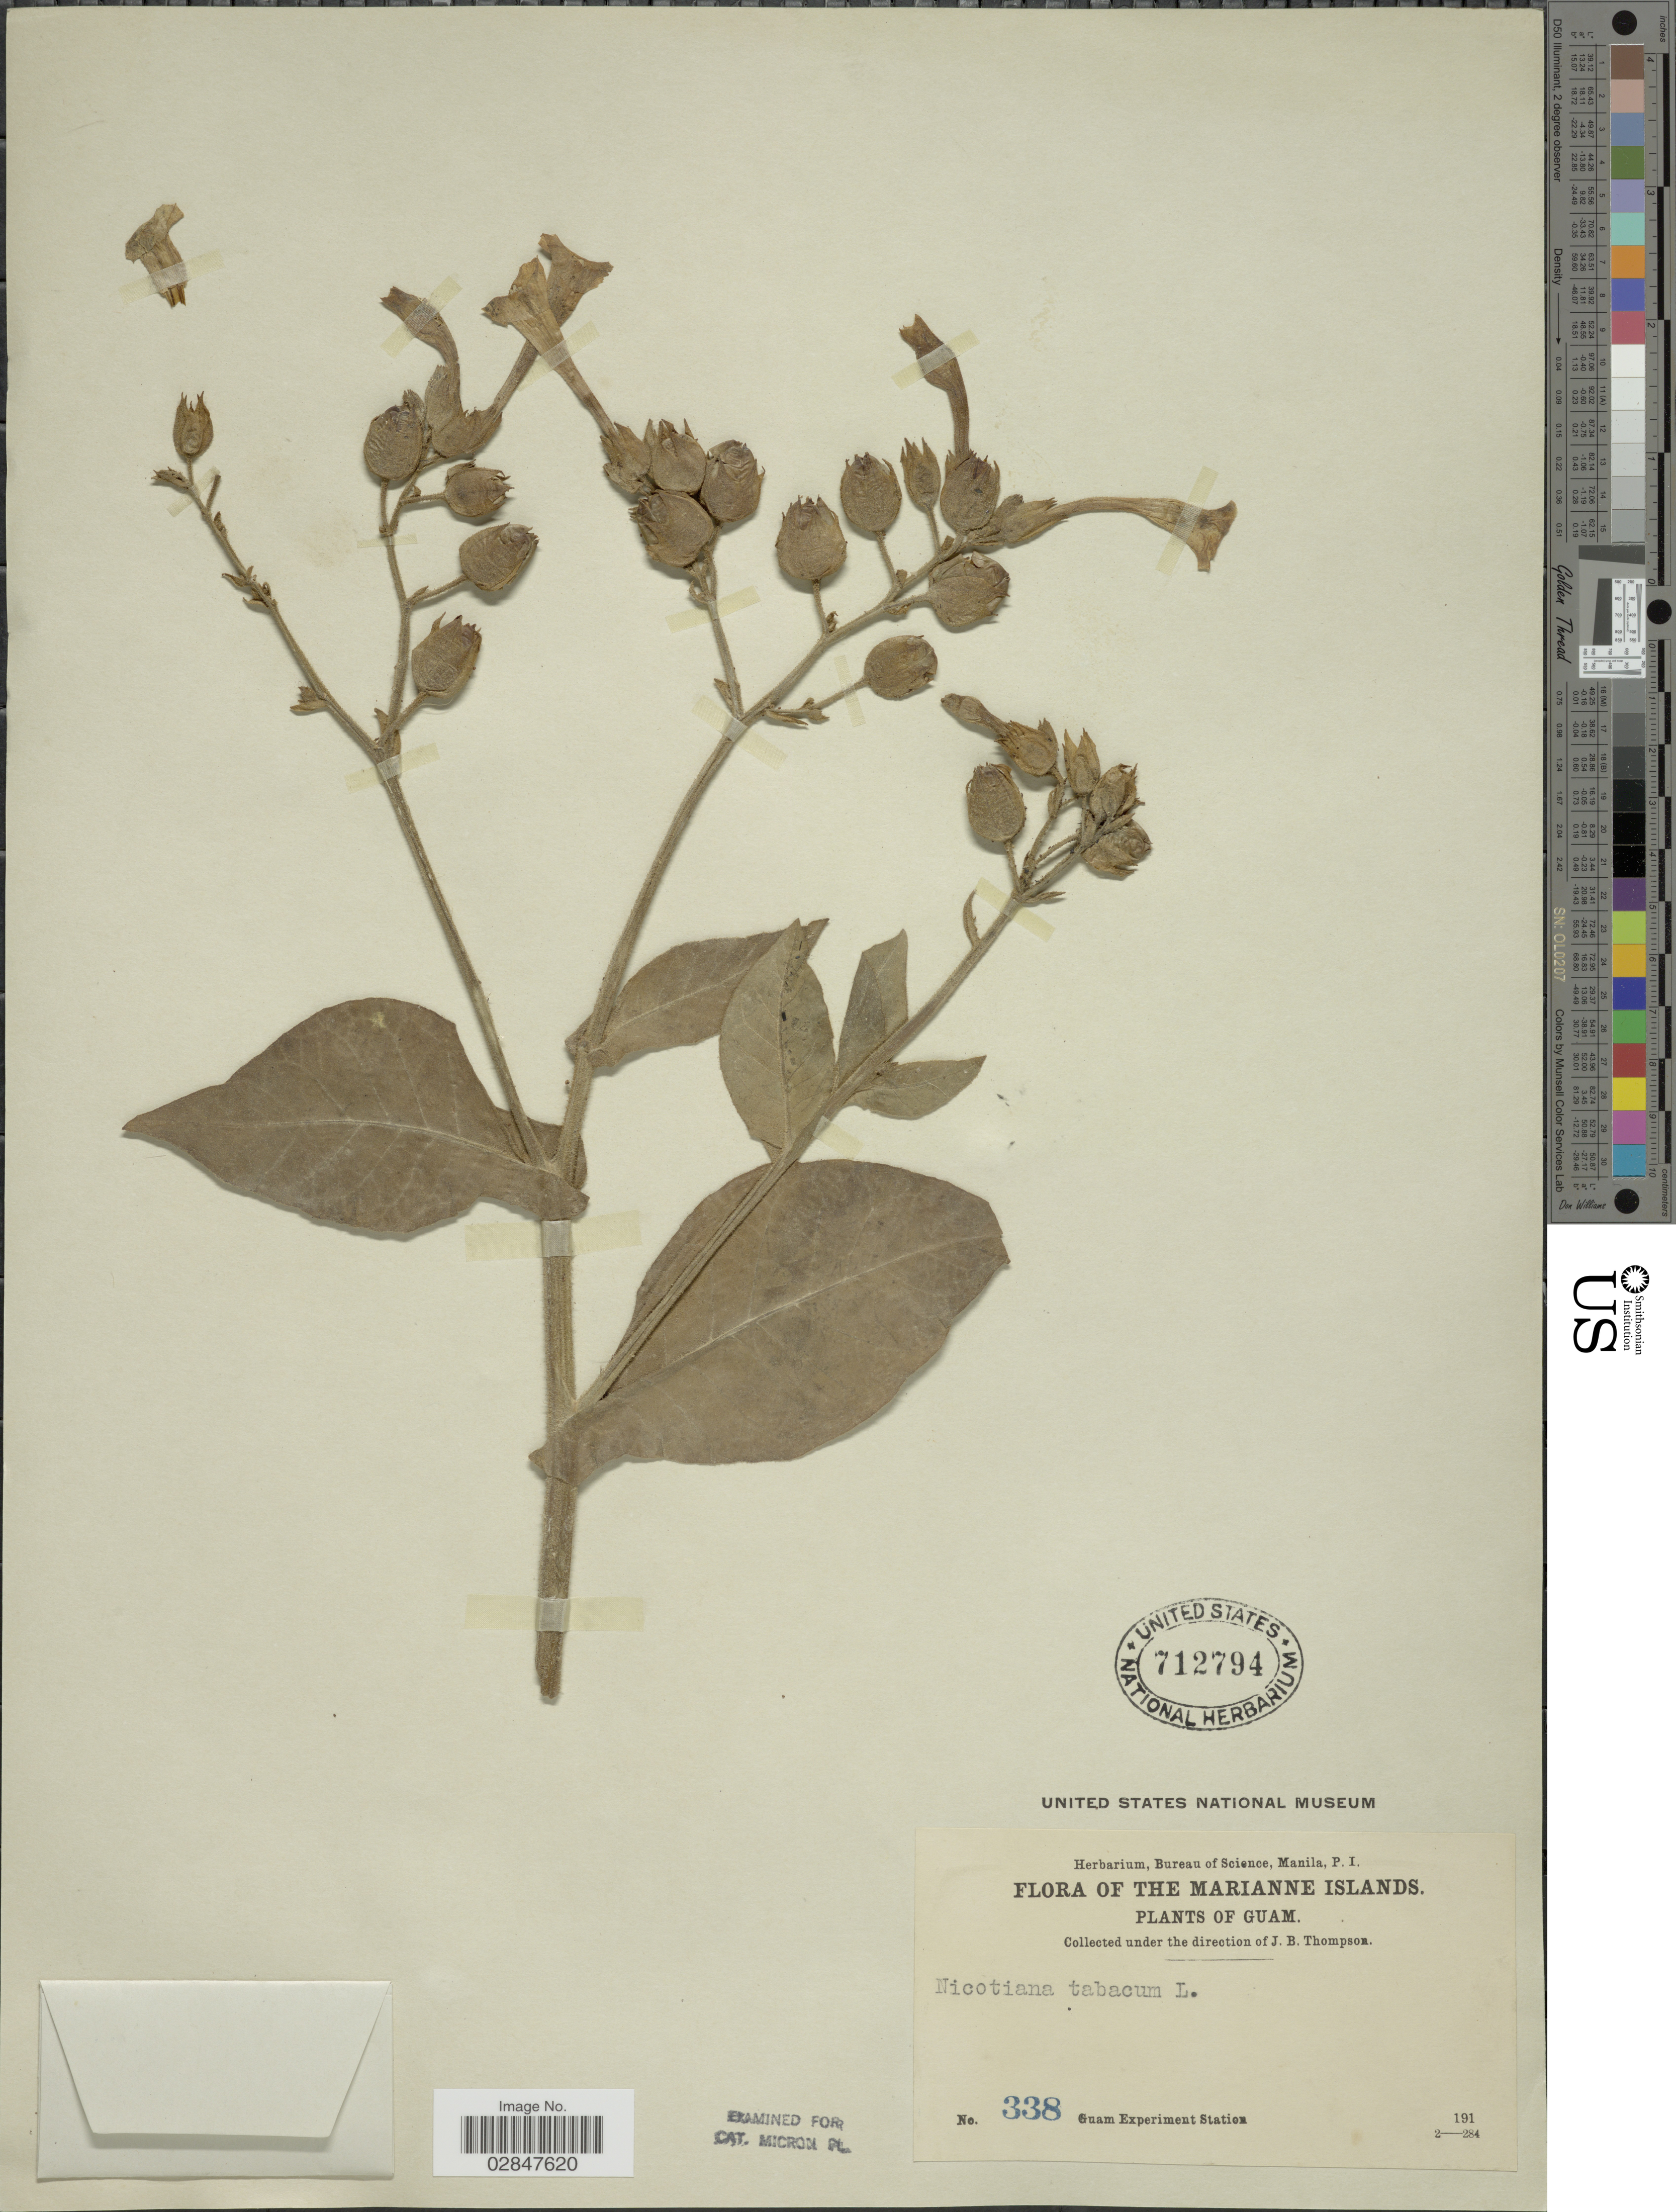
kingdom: Plantae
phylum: Tracheophyta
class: Magnoliopsida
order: Solanales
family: Solanaceae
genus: Nicotiana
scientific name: Nicotiana tabacum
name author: L.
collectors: Guam Exp. Sta.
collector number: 338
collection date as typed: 191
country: Guam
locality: The Marianne Islands.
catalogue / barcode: US 712794